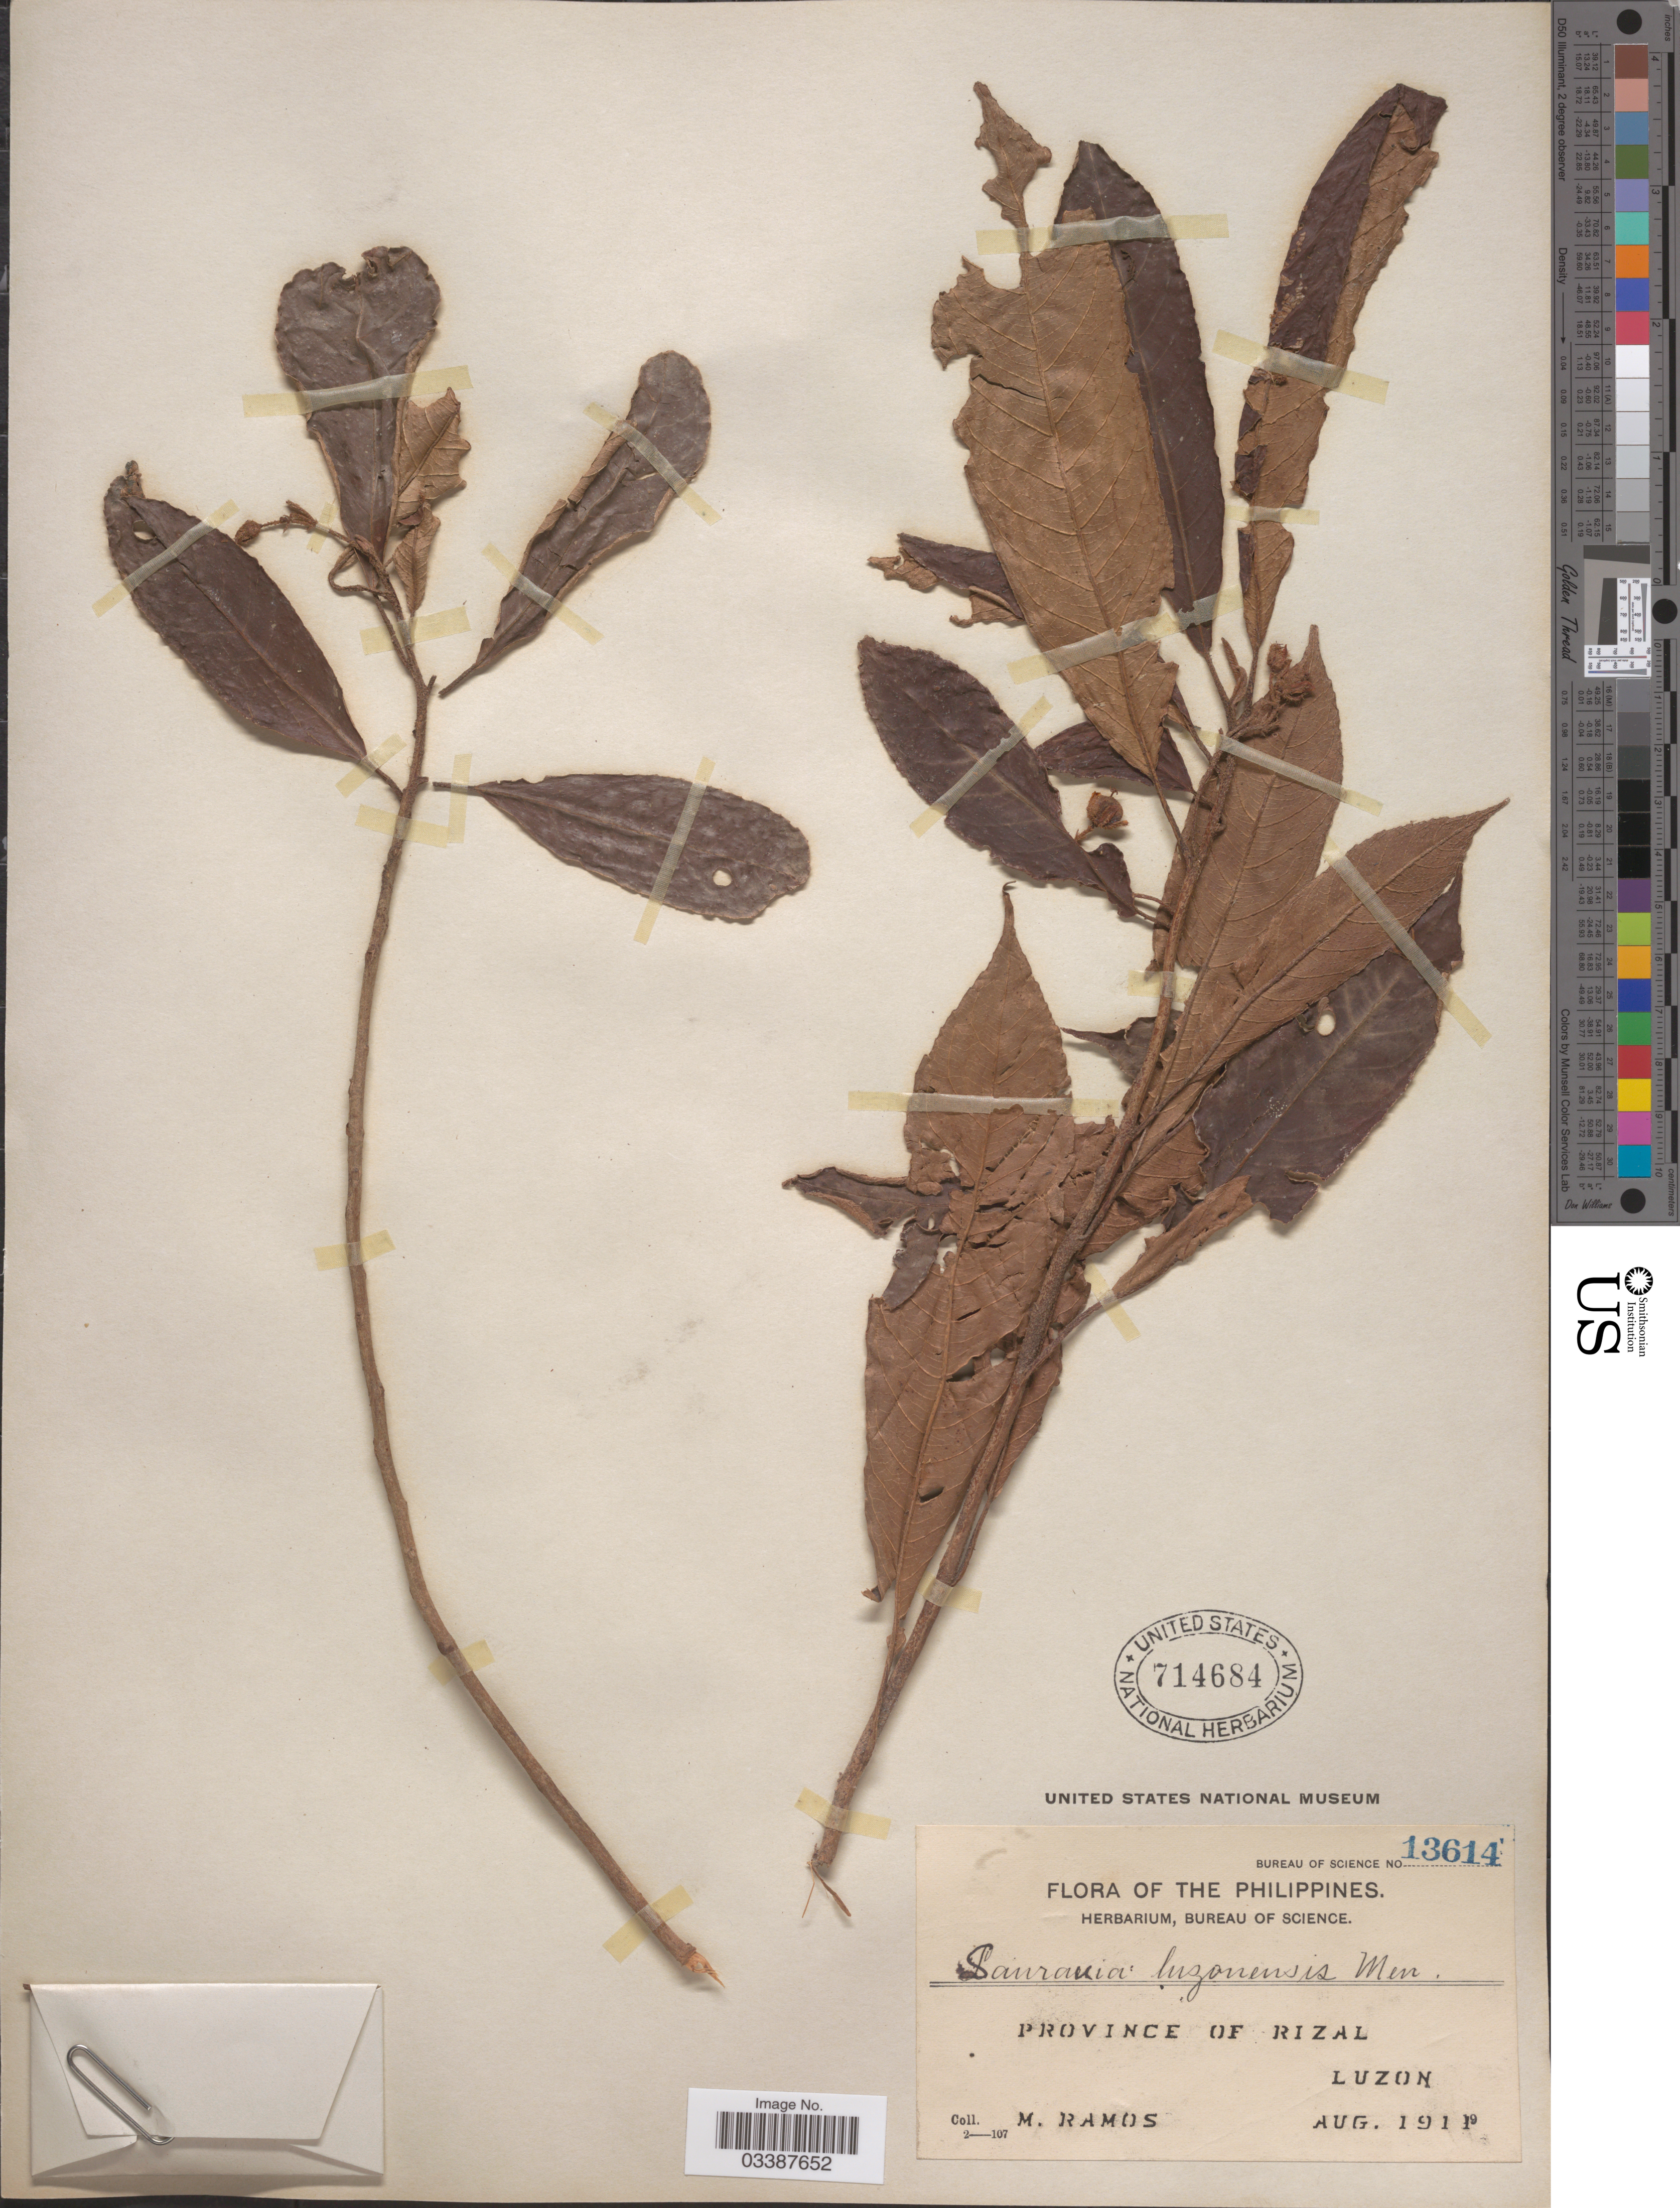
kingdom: Plantae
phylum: Tracheophyta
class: Magnoliopsida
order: Ericales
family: Actinidiaceae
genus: Saurauia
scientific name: Saurauia luzoniensis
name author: Merr.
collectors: M. Ramos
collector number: Bureau of Science 13614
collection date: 1911-08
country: Philippines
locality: Province of Rizal, Luzon.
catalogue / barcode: US 714684